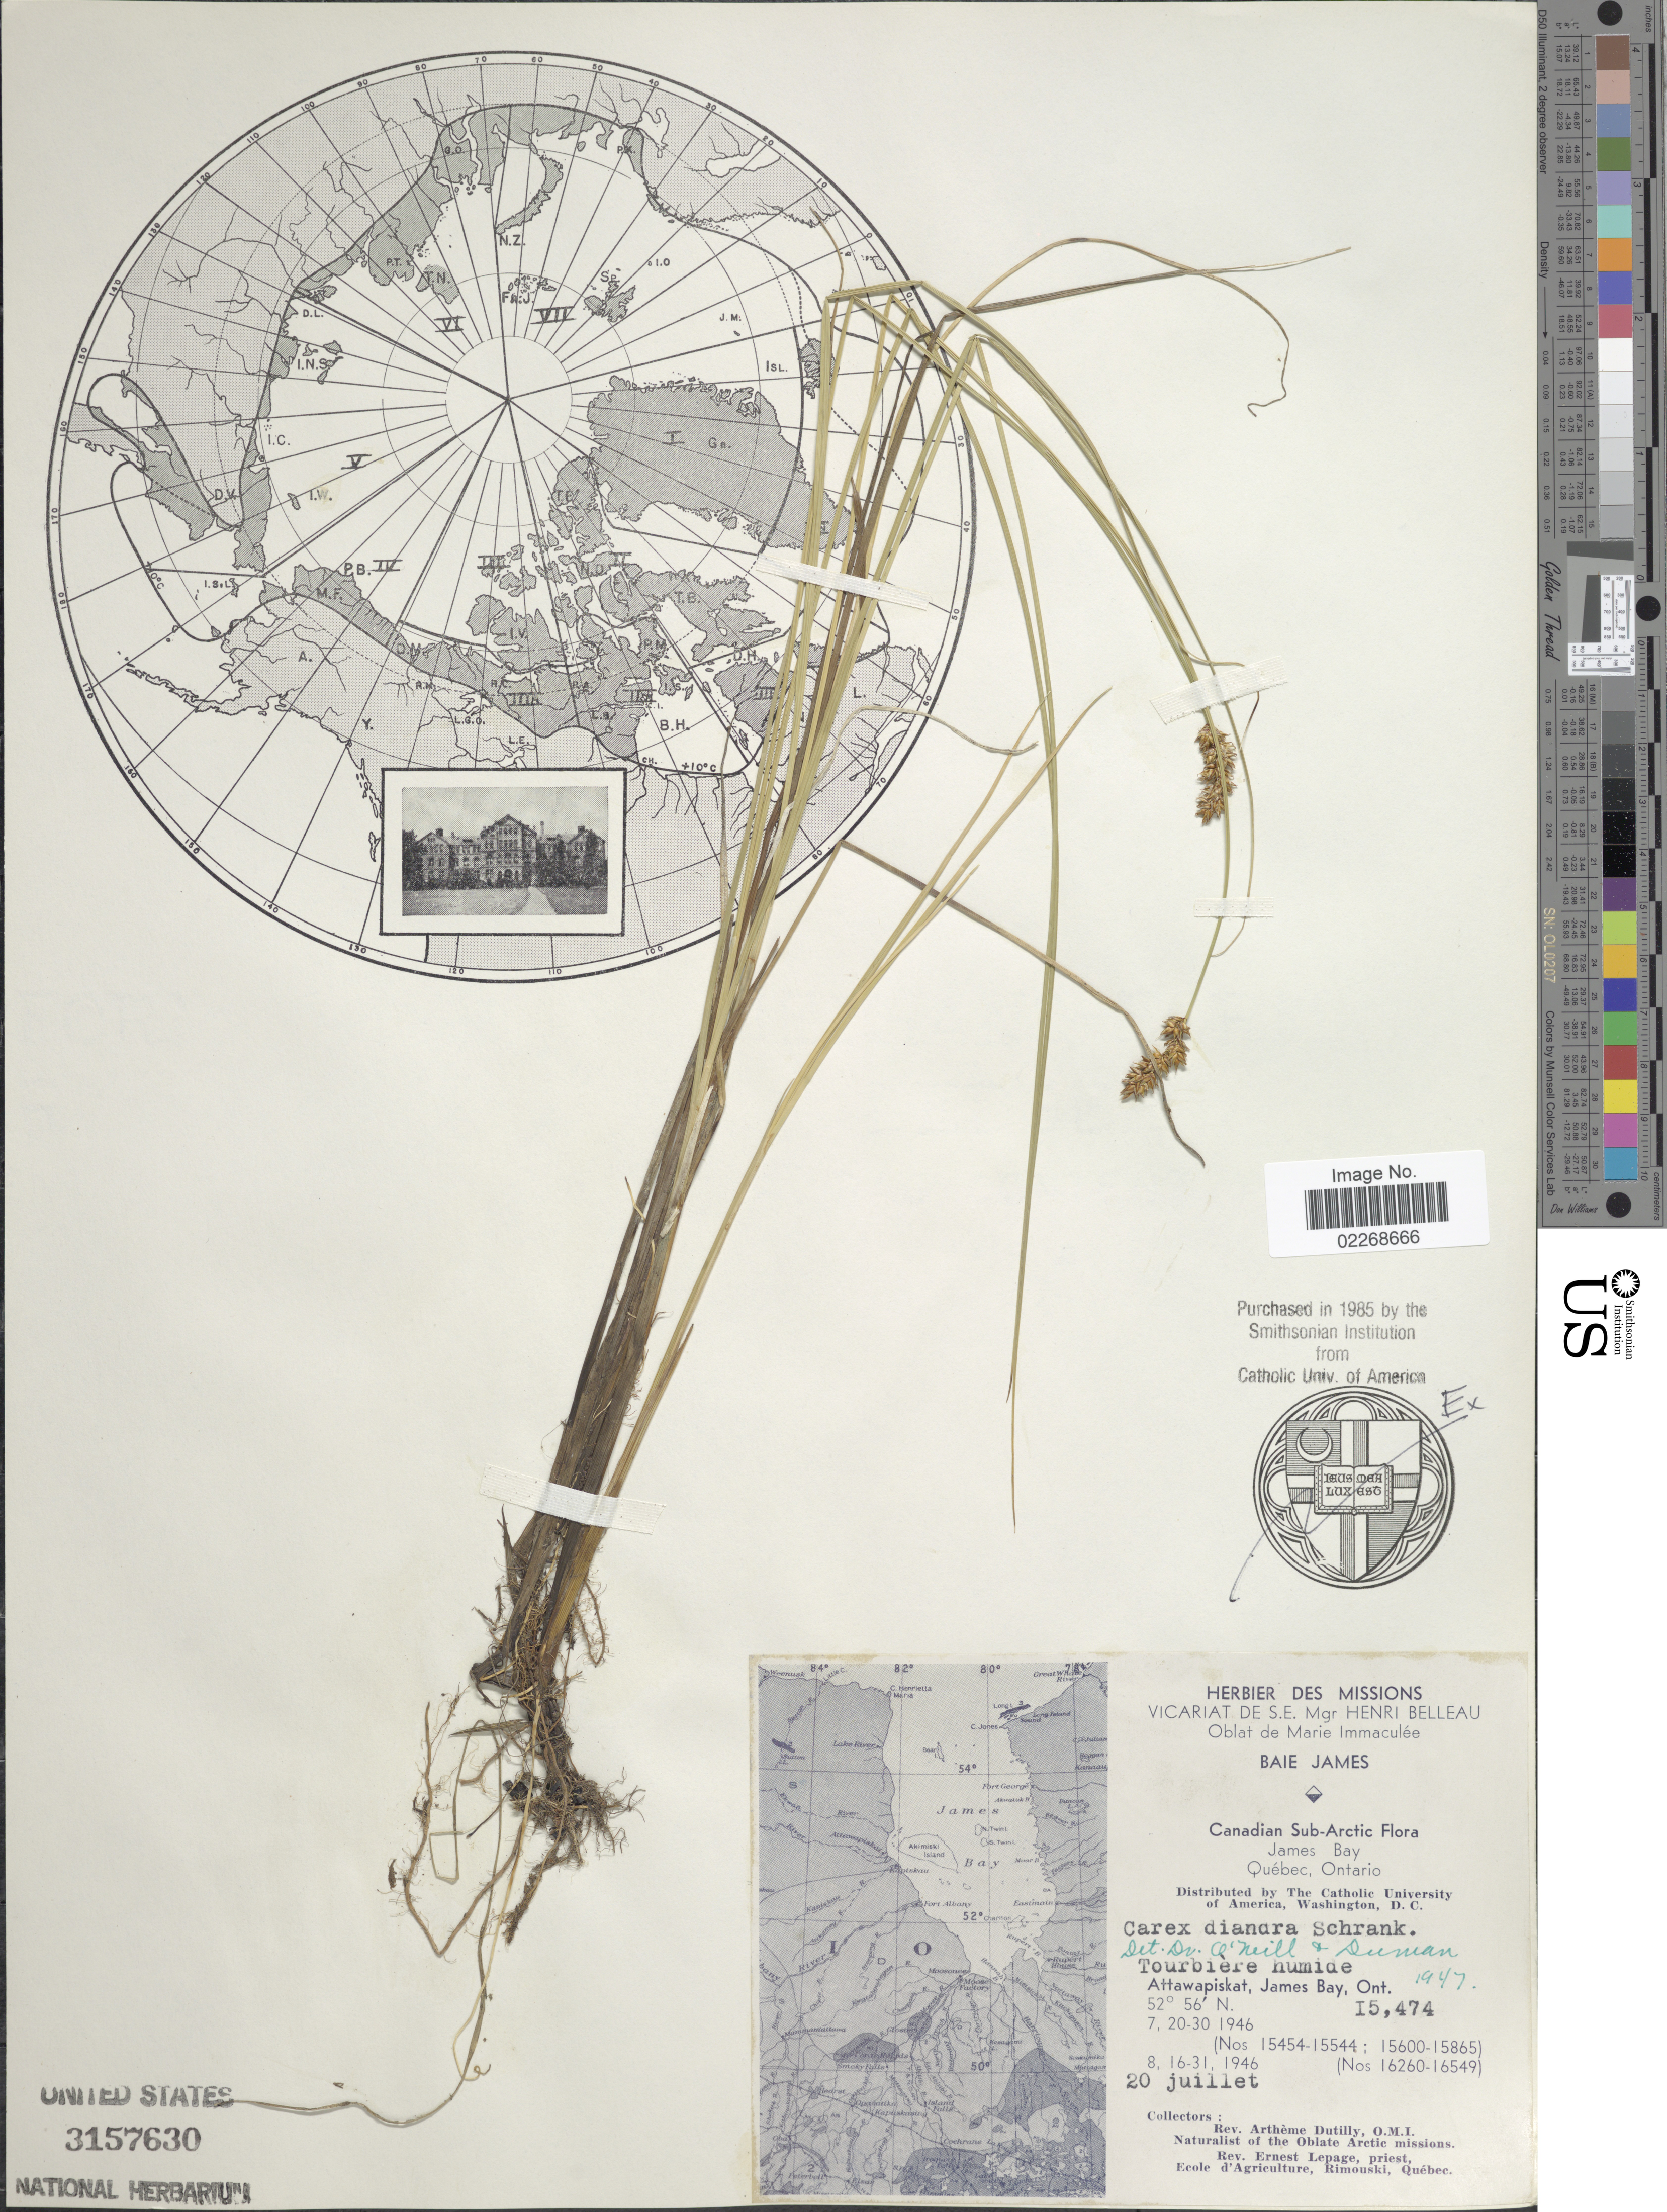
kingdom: Plantae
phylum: Tracheophyta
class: Liliopsida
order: Poales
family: Cyperaceae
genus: Carex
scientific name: Carex diandra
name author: Schrank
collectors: A. Dutilly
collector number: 15474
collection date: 1946-07-20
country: Canada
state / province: Ontario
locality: Tourbiere humide. Attawapiskat, James Bay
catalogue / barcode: US 3157630